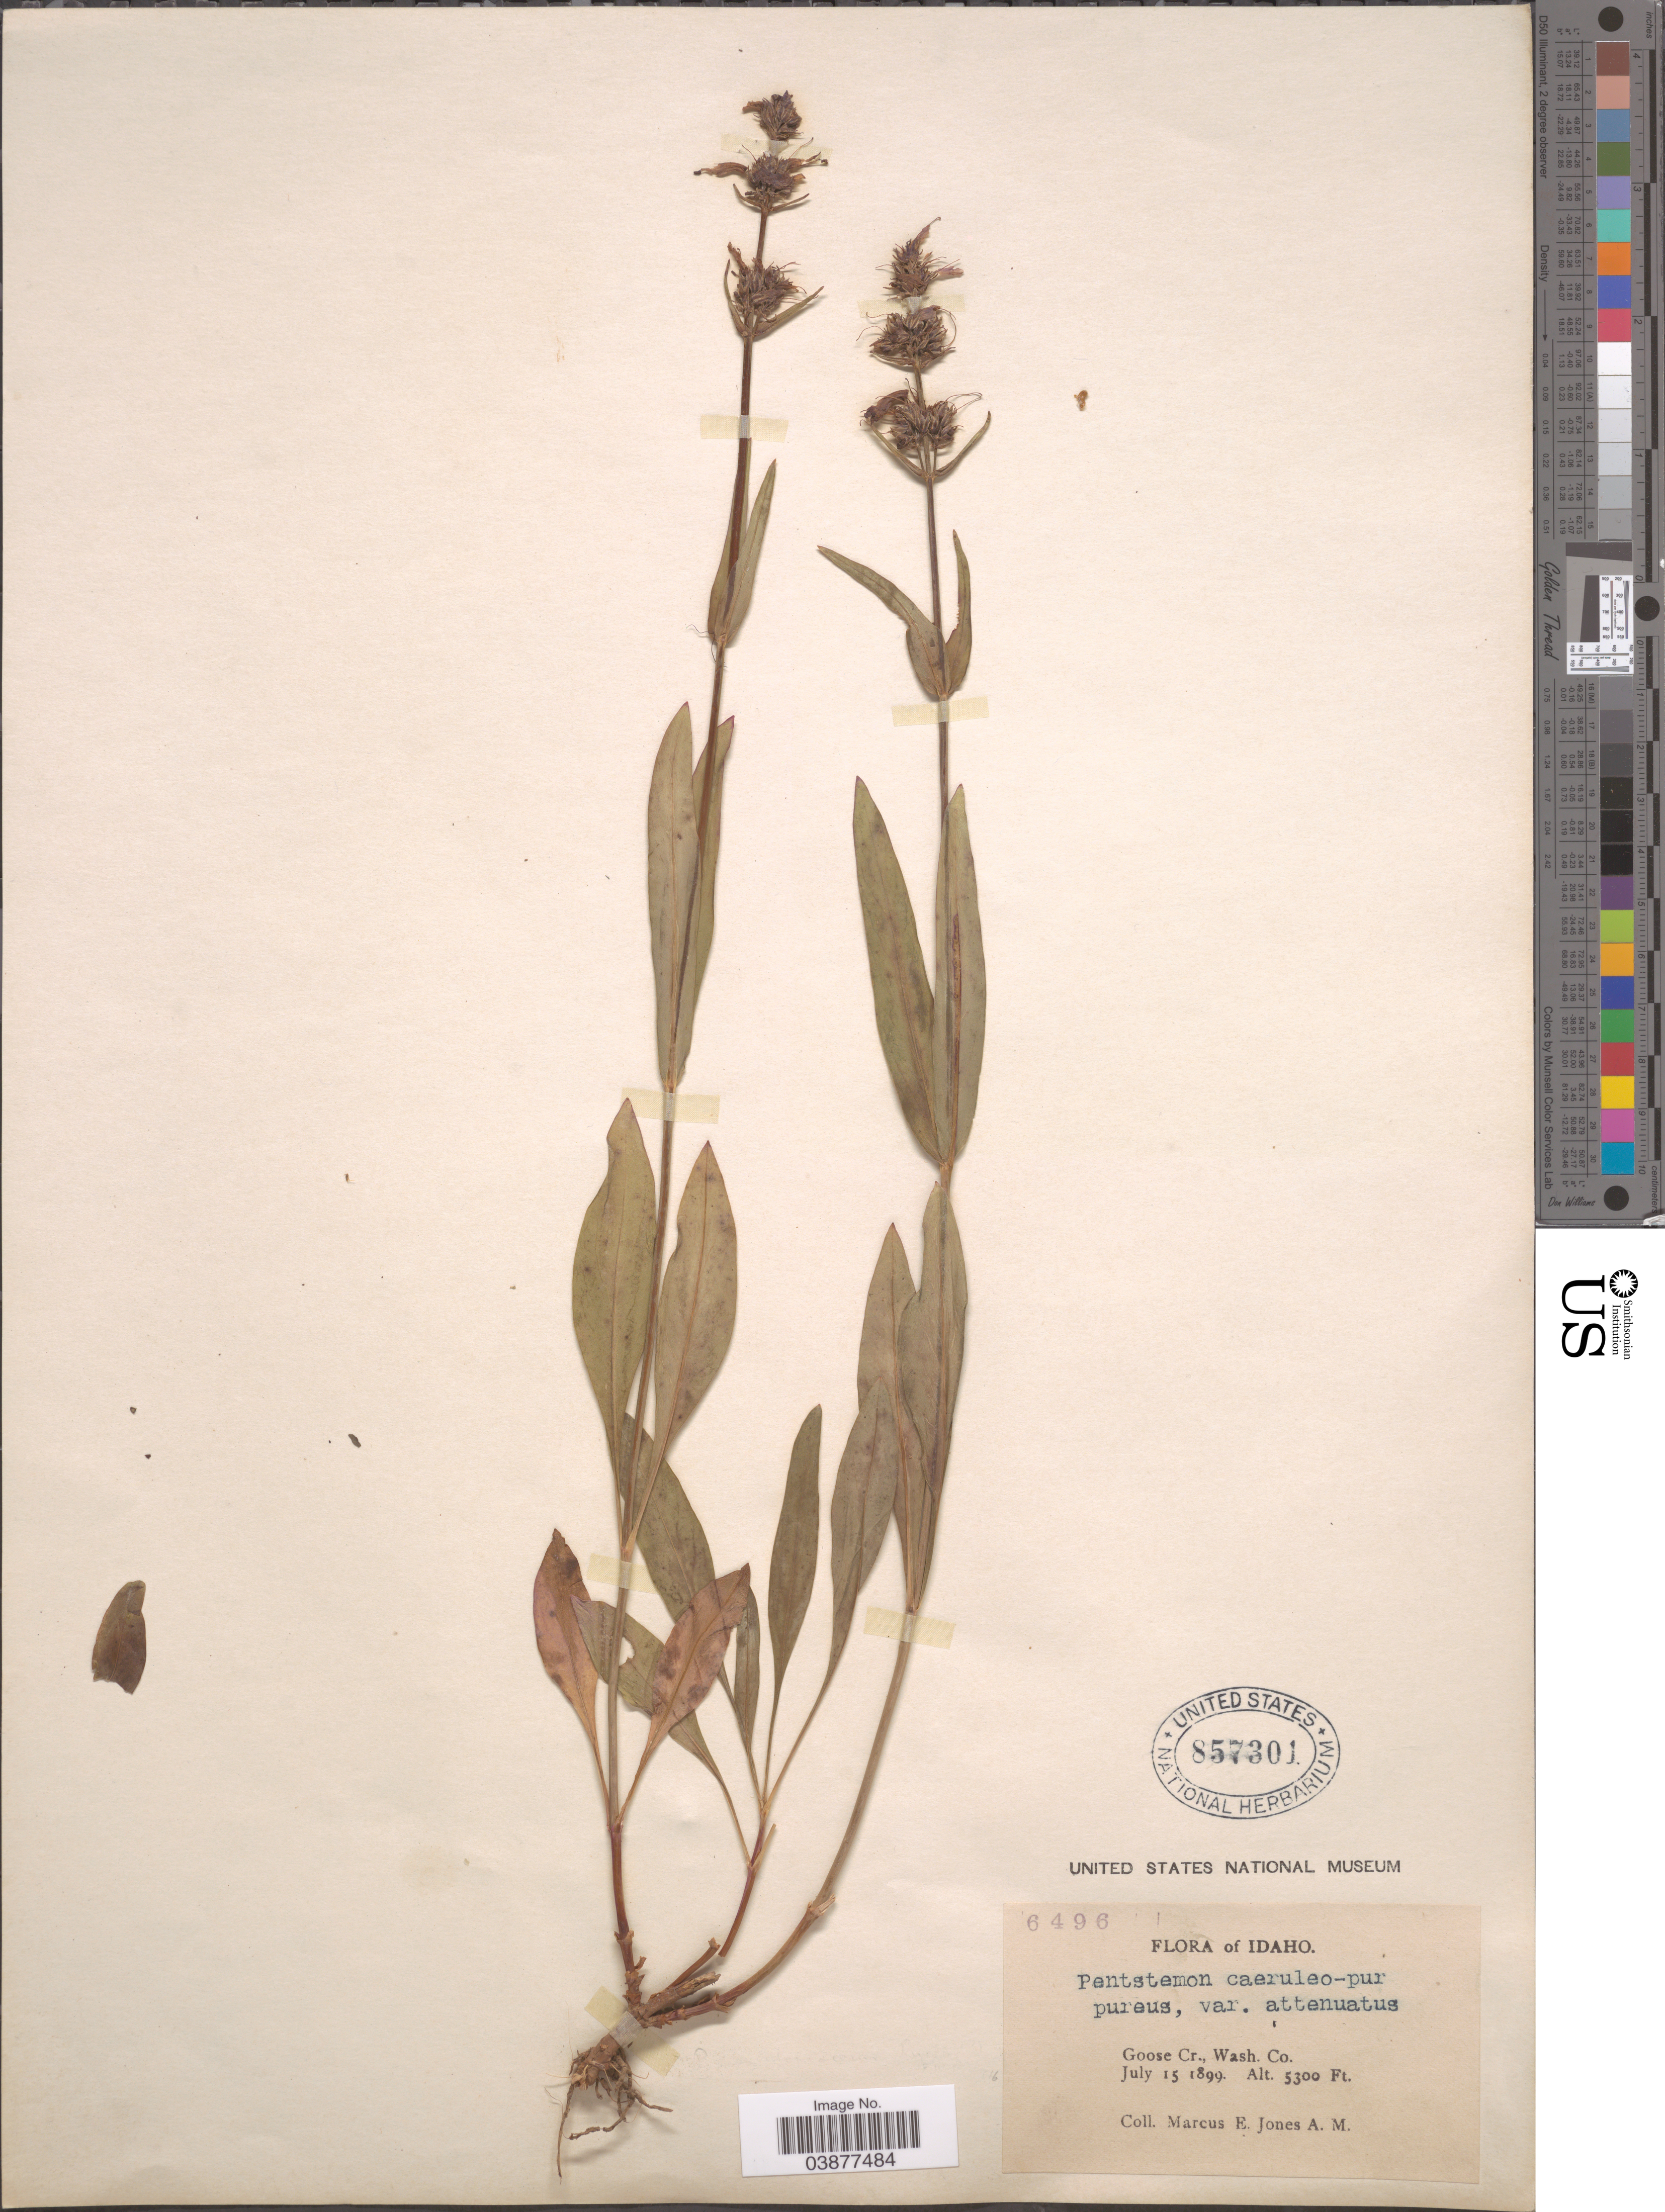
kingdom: Plantae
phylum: Tracheophyta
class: Magnoliopsida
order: Lamiales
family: Plantaginaceae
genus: Penstemon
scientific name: Penstemon pseudoprocerus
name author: Rydb.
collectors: M. E. Jones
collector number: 6496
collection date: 1899-07-15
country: United States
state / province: Idaho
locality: Goose Cr., Wash. Co.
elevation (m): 1615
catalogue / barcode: US 857301